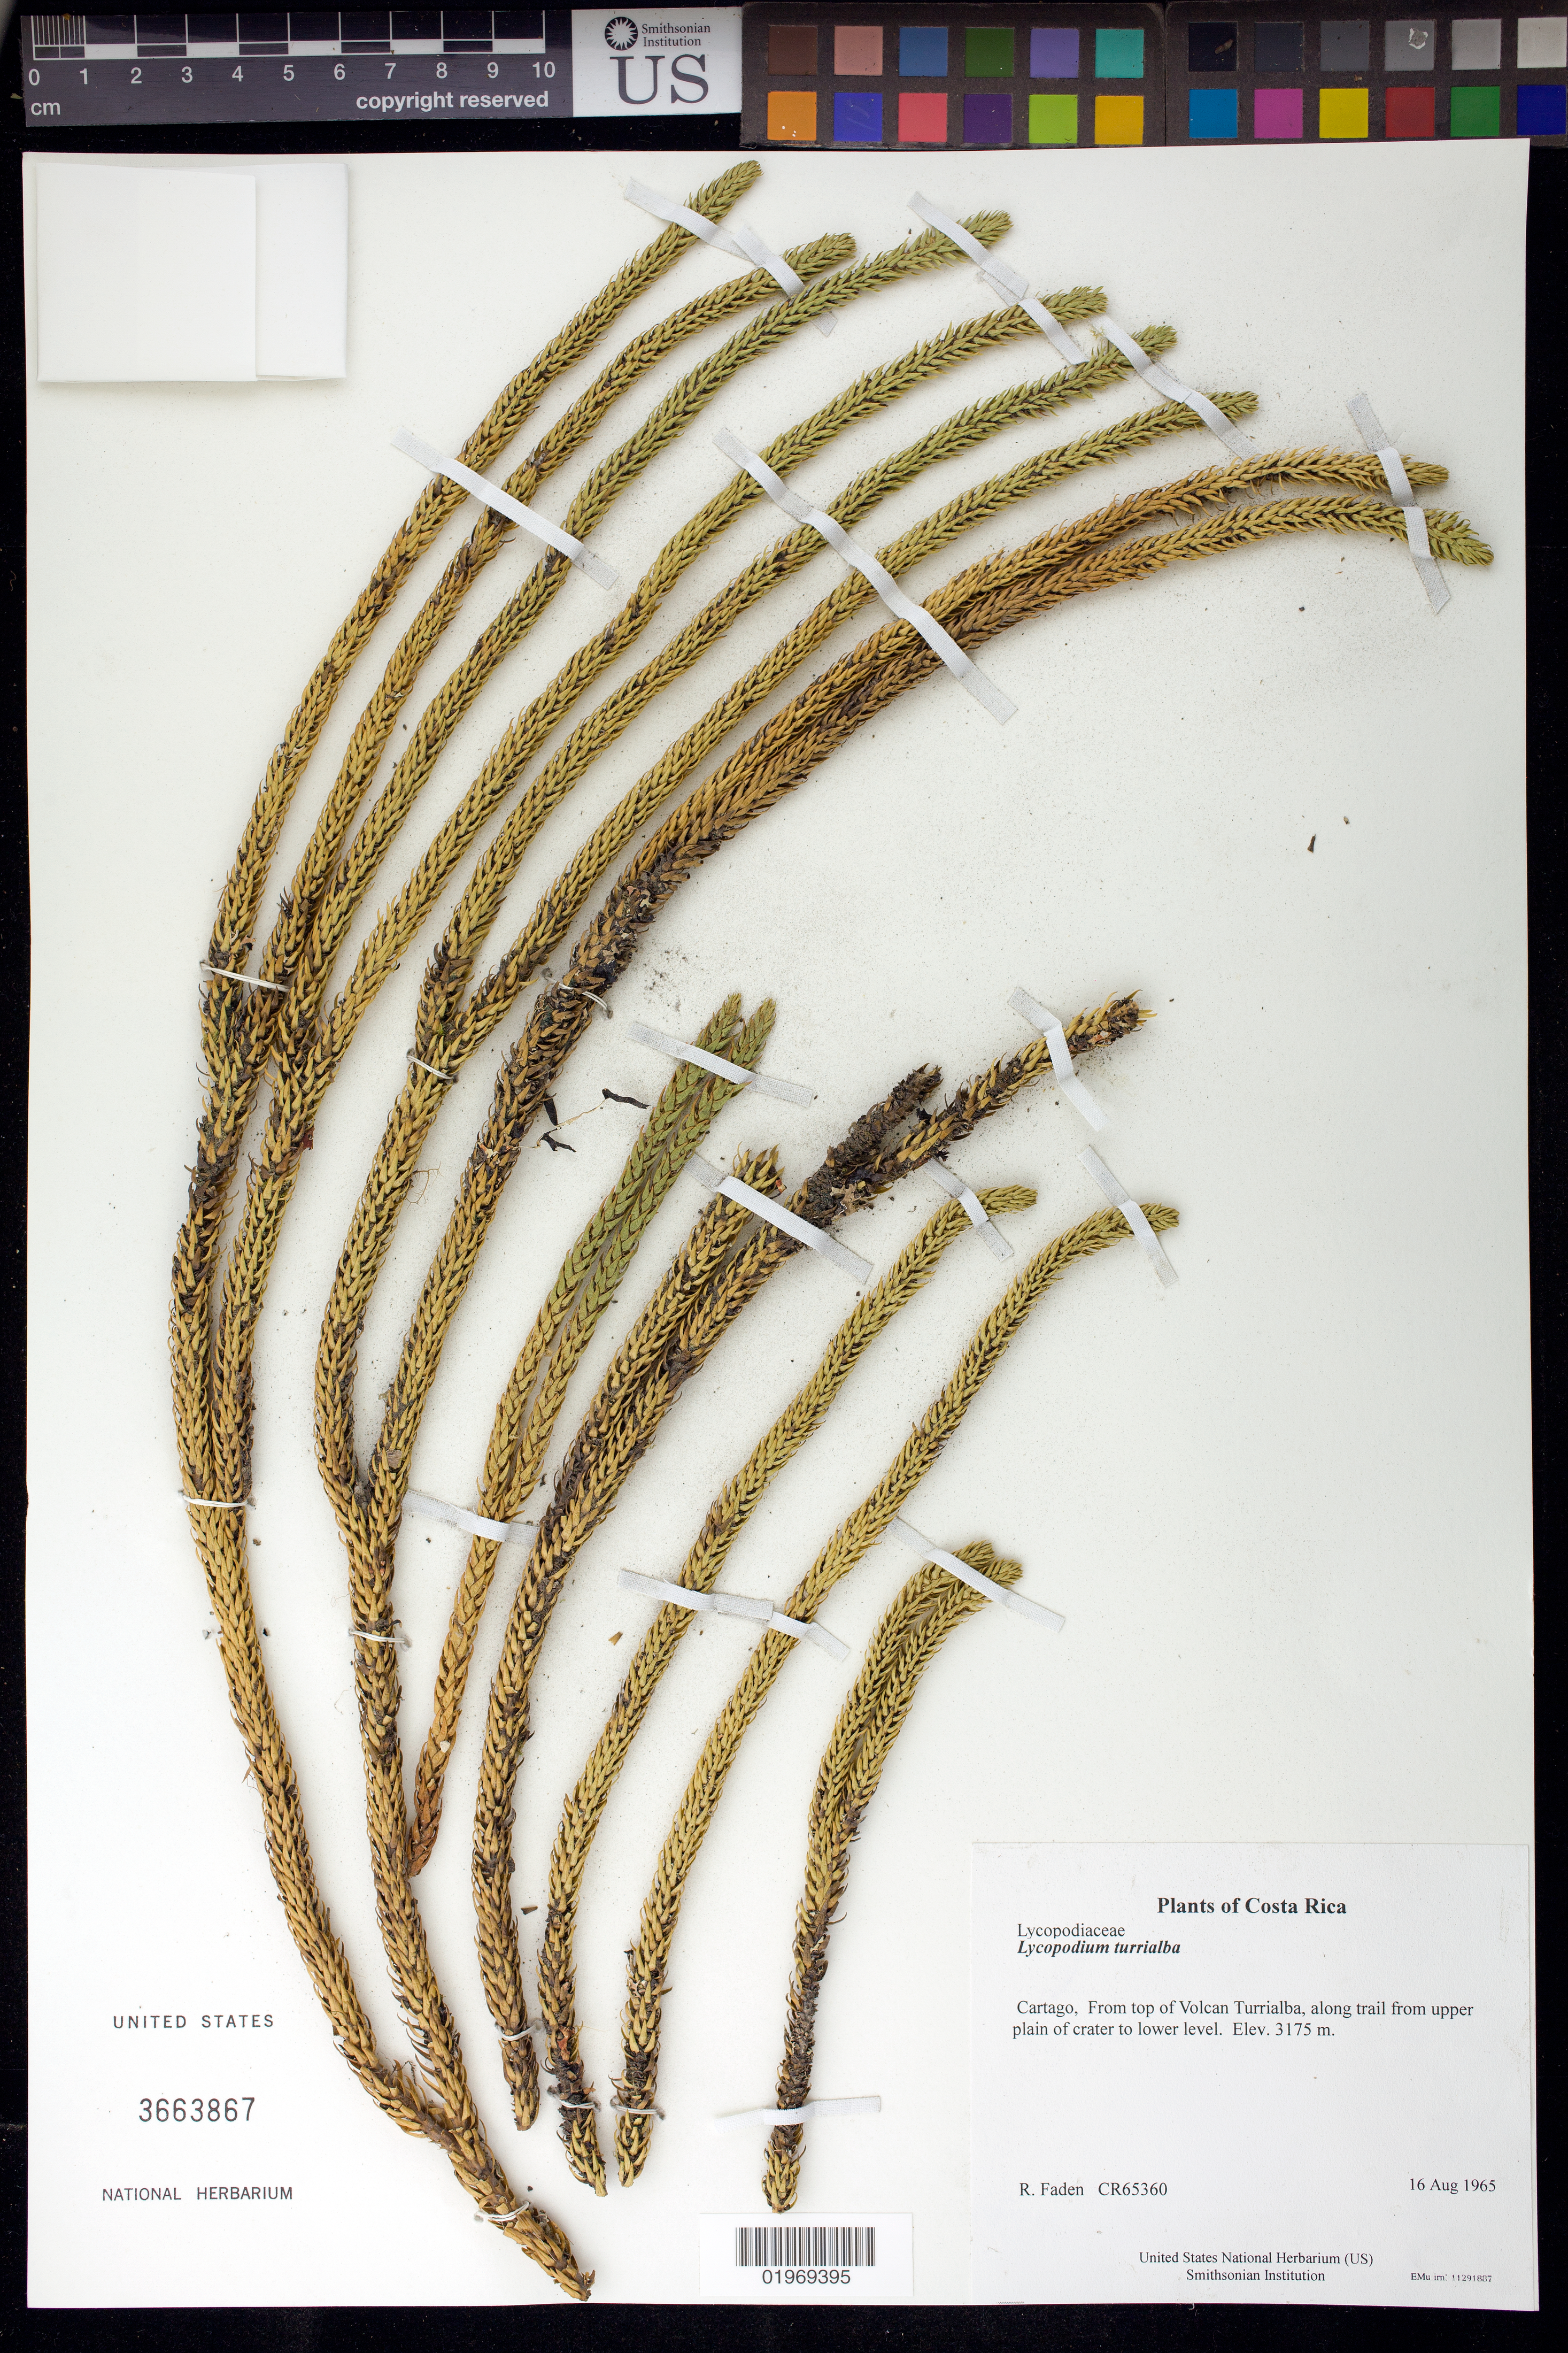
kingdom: Plantae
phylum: Tracheophyta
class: Lycopodiopsida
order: Lycopodiales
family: Lycopodiaceae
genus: Phlegmariurus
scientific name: Phlegmariurus talamancanus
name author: (B. Øllg.) B. Øllg.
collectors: R. B. Faden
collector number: CR65360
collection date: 1965-08-16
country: Costa Rica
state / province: Cartago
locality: From top of Volcan Turrialba, along trail from upper plain of crater to lower level.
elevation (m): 3175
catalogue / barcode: US 3663867